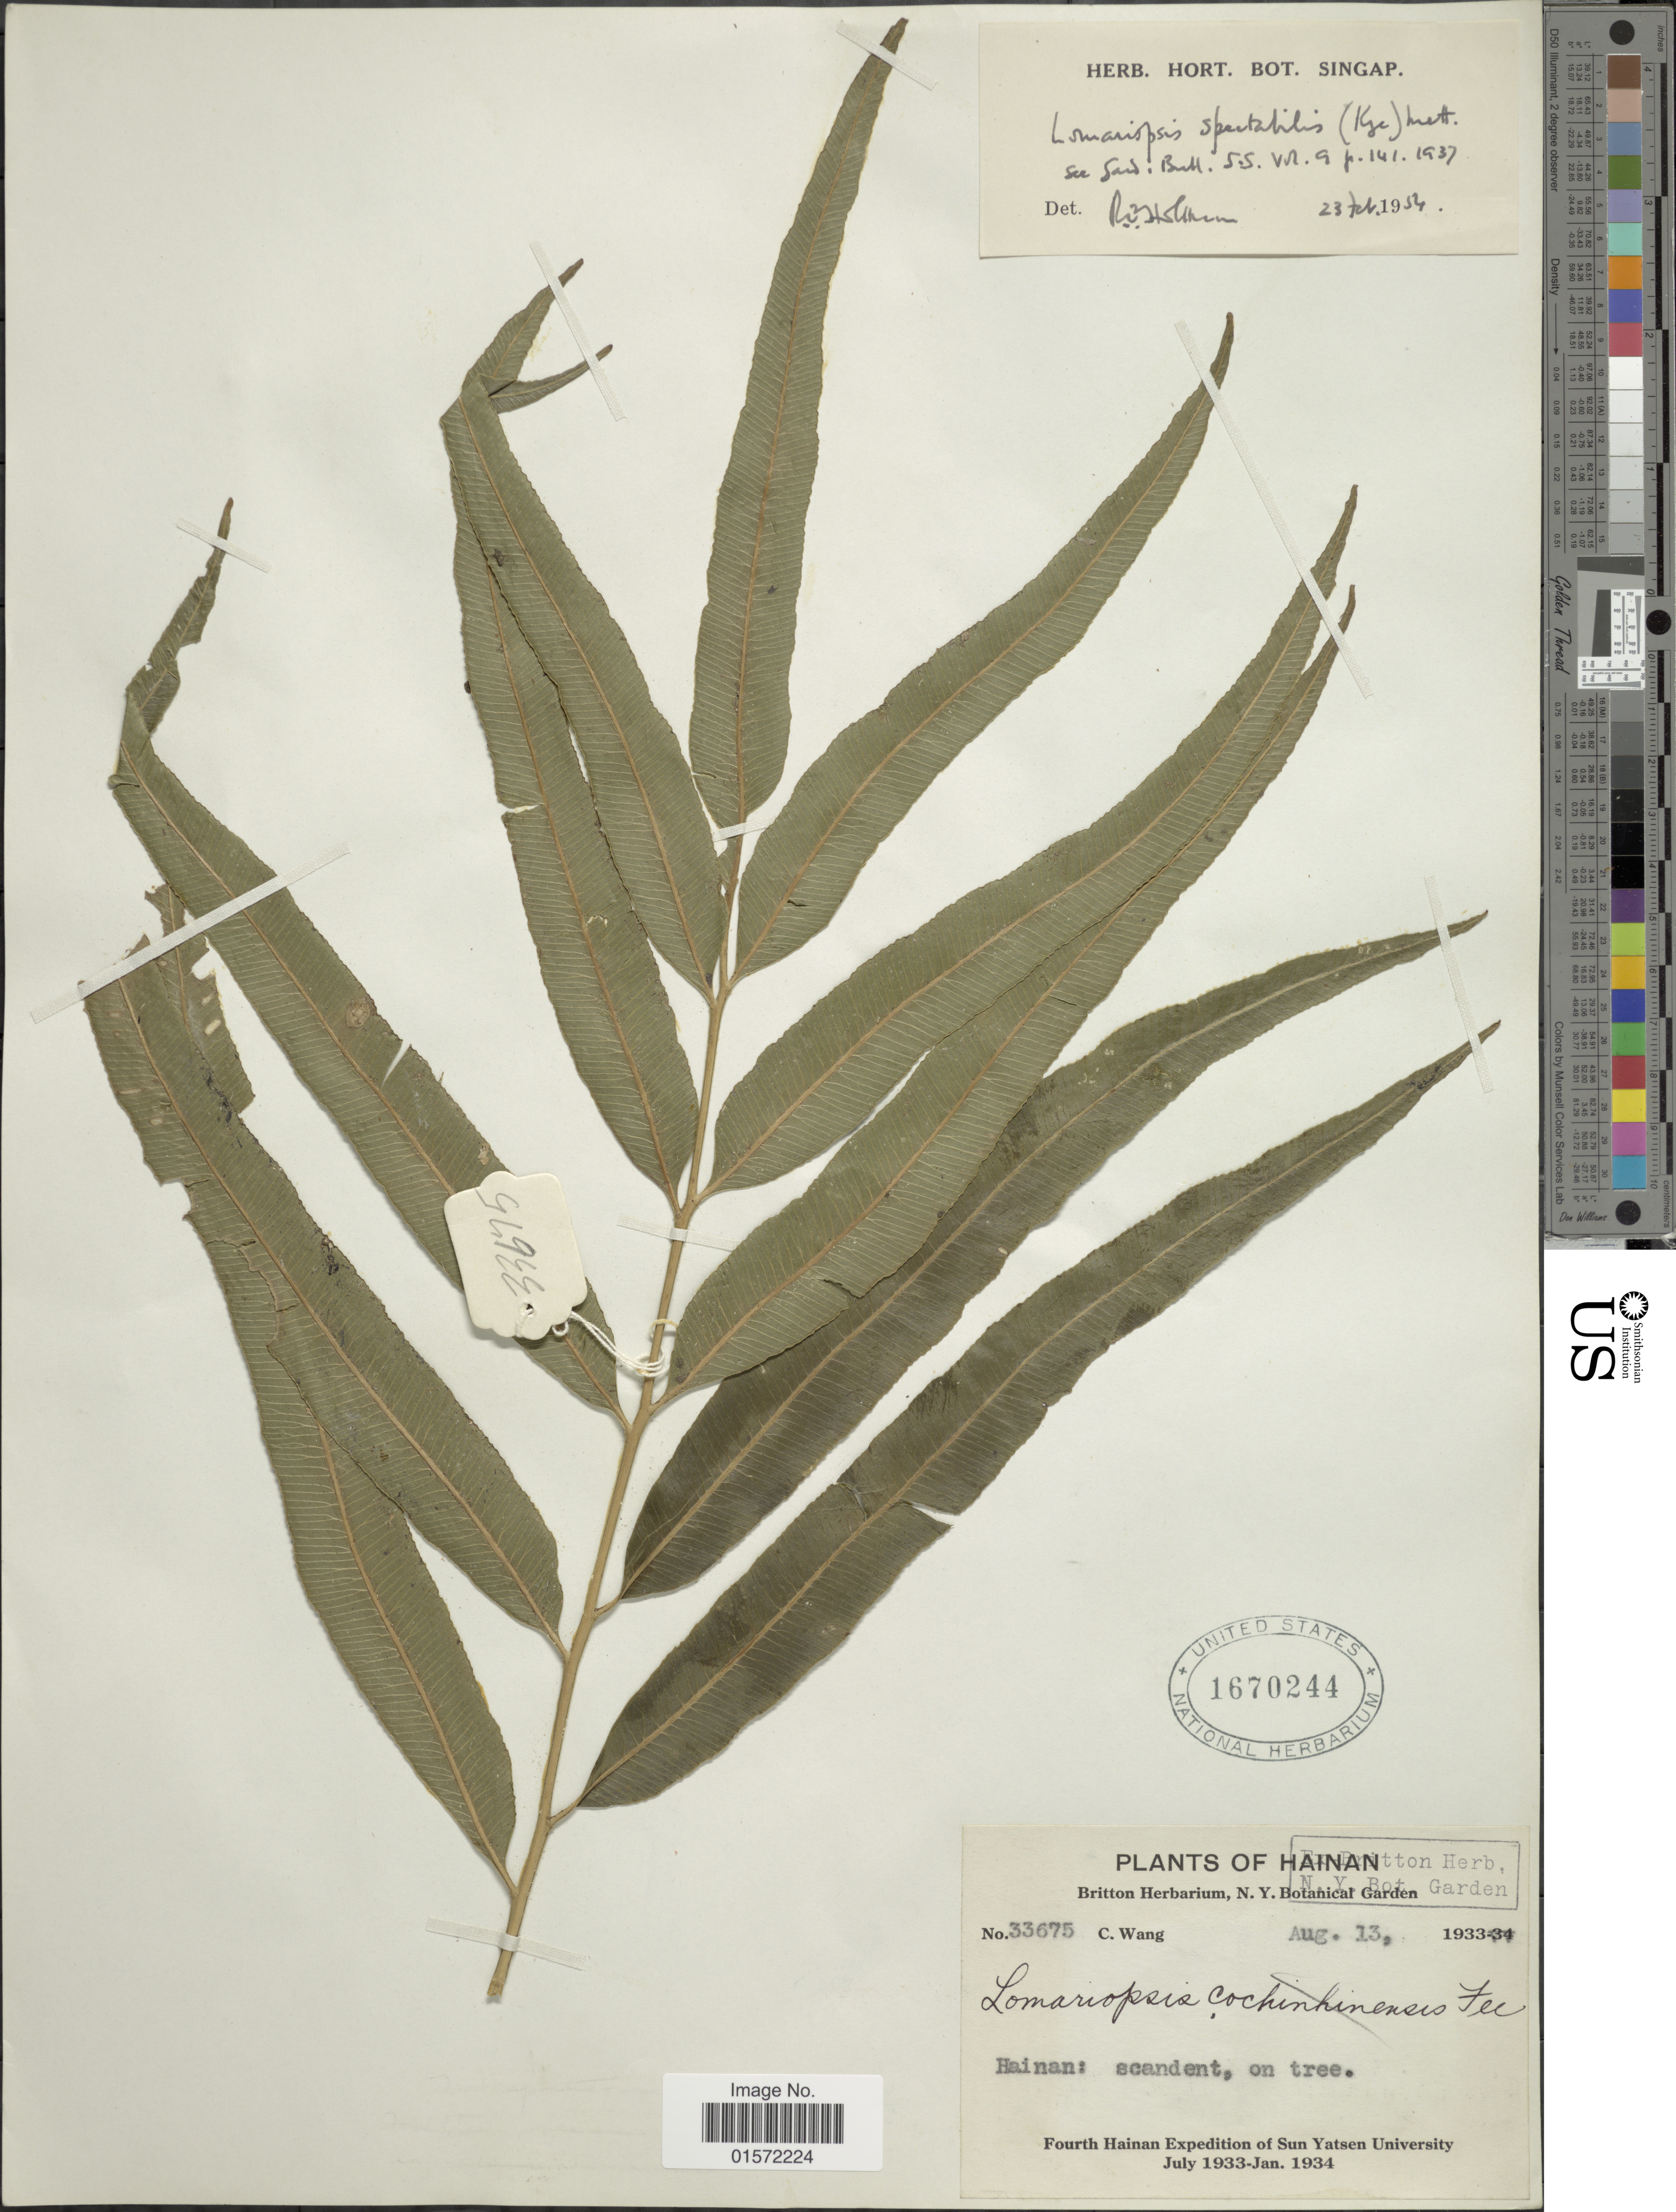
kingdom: Plantae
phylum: Tracheophyta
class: Polypodiopsida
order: Polypodiales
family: Lomariopsidaceae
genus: Lomariopsis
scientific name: Lomariopsis spectabilis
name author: (Kunze) Mett.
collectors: C. Wang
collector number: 33675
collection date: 1933-08-13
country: China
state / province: Hainan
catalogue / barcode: US 1670244